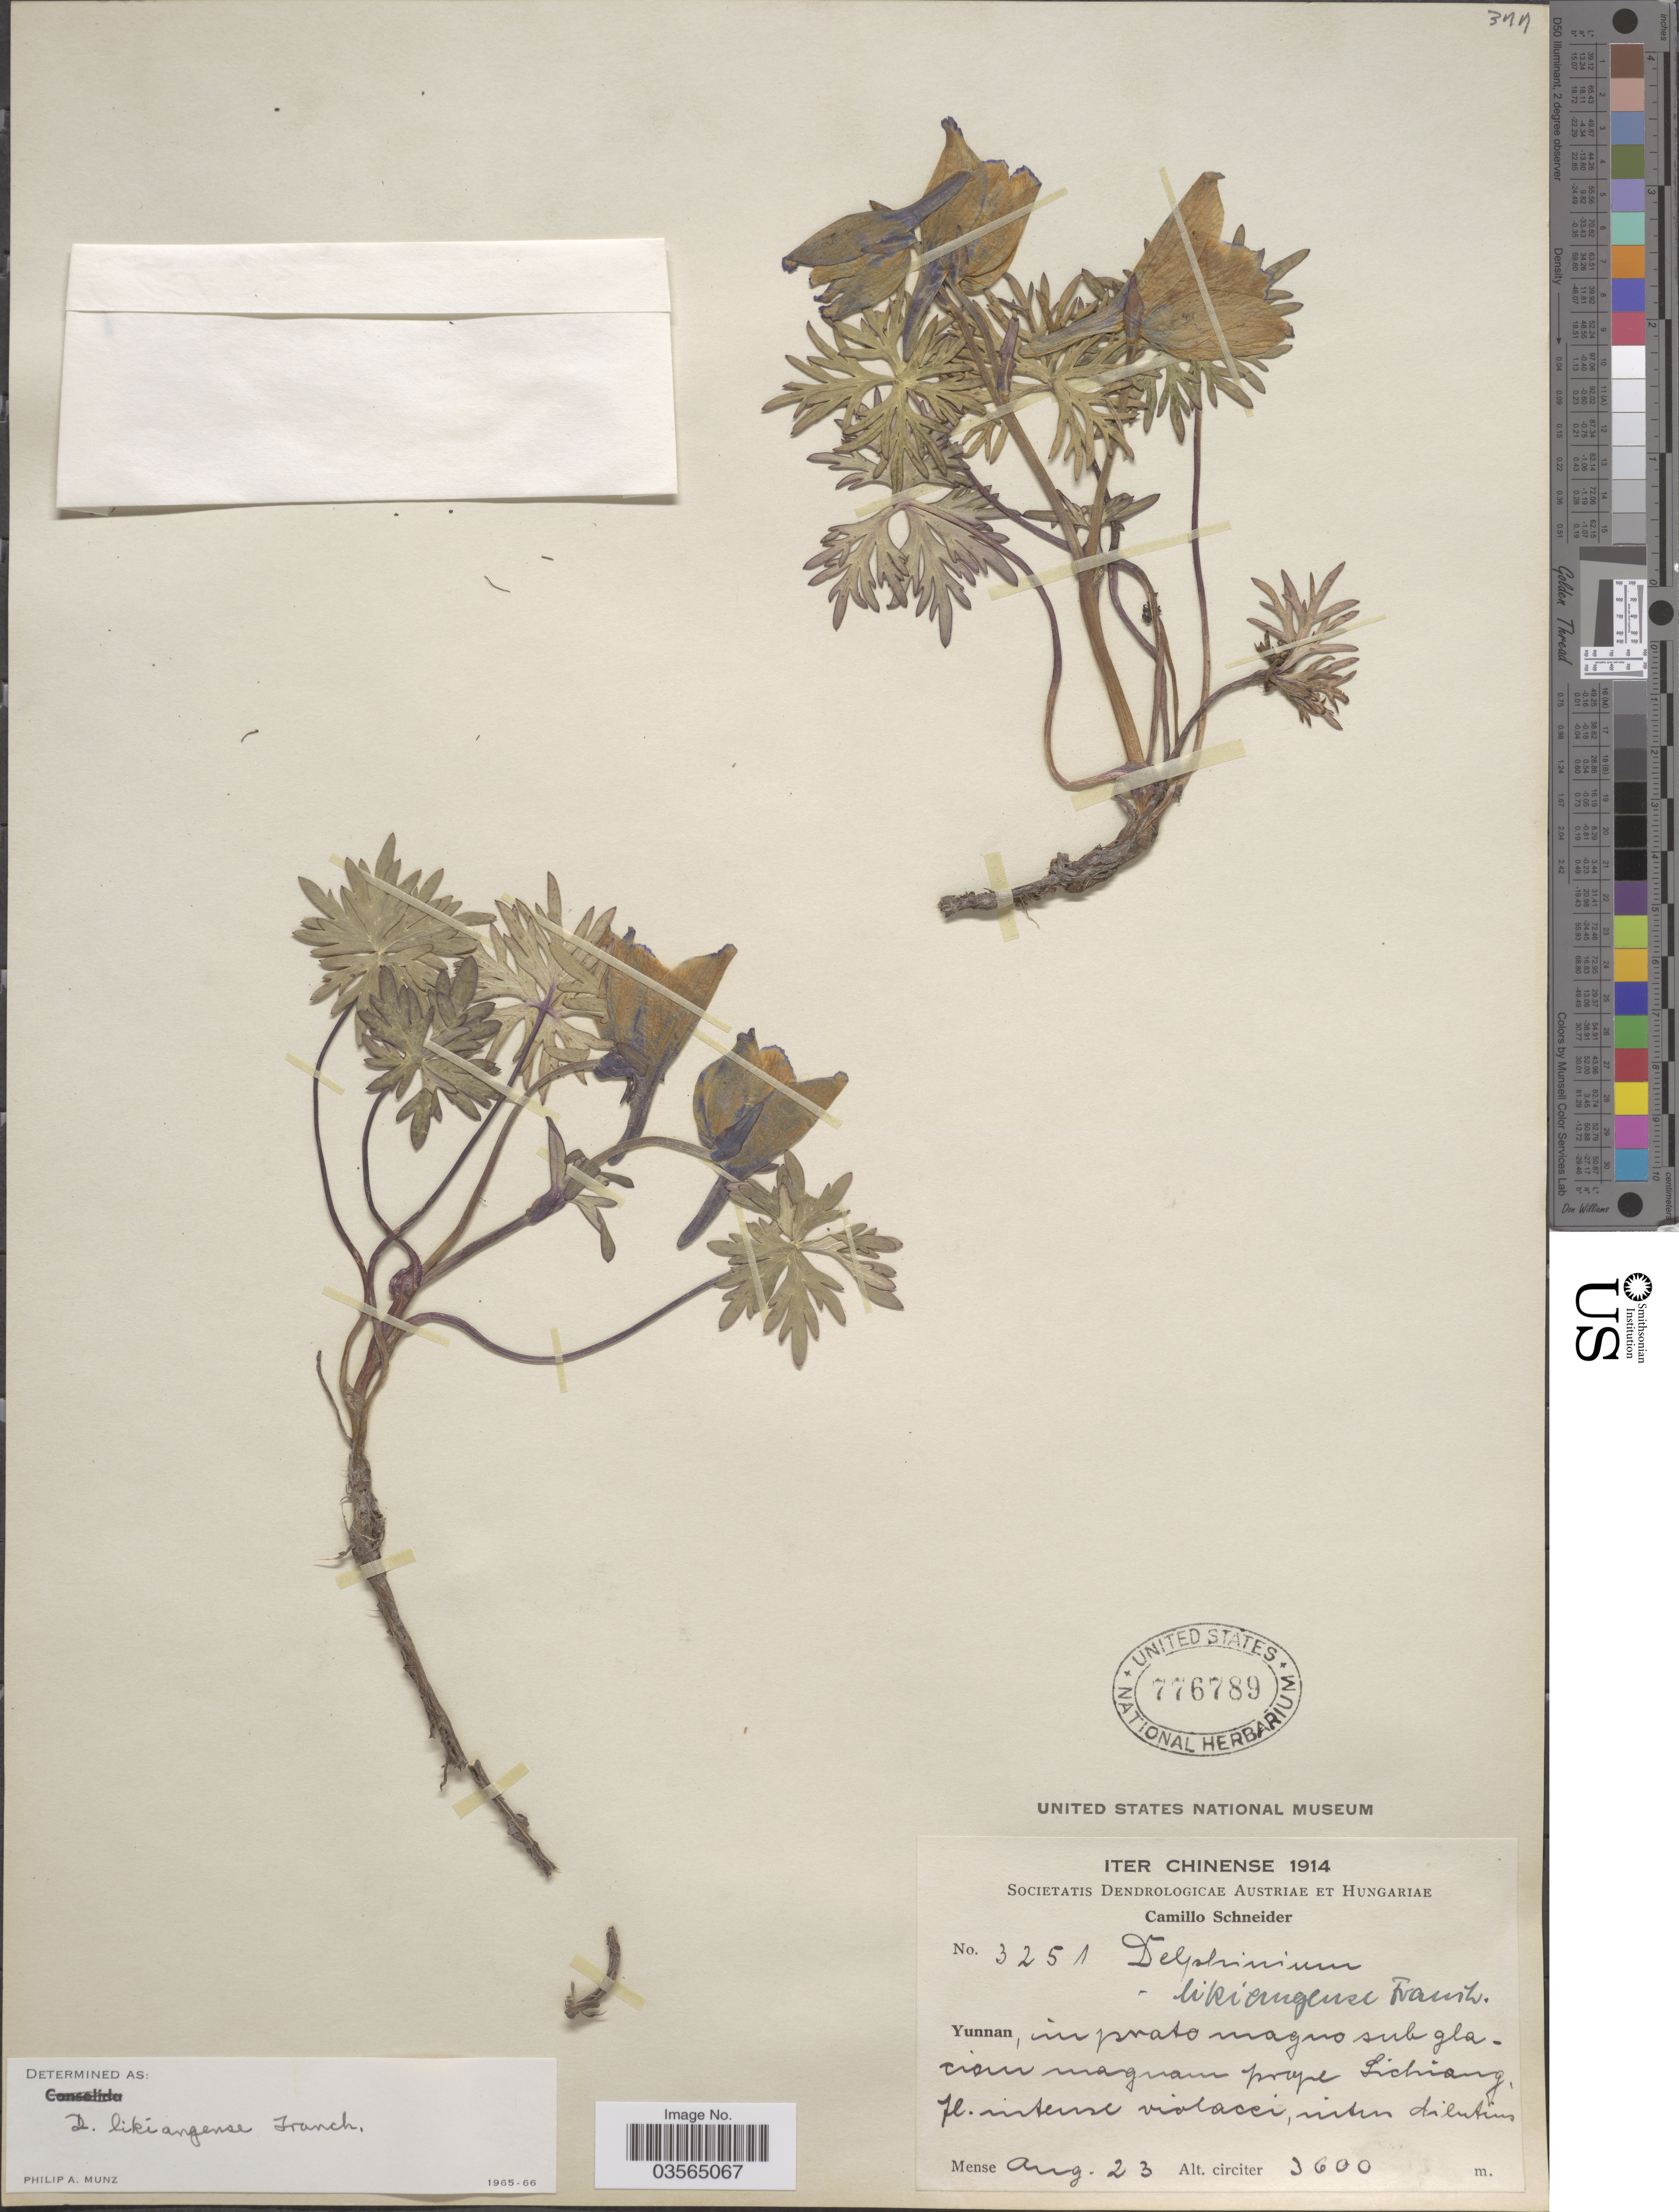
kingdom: Plantae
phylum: Tracheophyta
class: Magnoliopsida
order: Ranunculales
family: Ranunculaceae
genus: Delphinium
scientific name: Delphinium likiangense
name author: Franch.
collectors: C. K. Schneider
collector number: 3251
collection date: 1914-08-23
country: China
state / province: Yunnan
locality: Prope Lichiang.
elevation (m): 3600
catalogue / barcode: US 776789